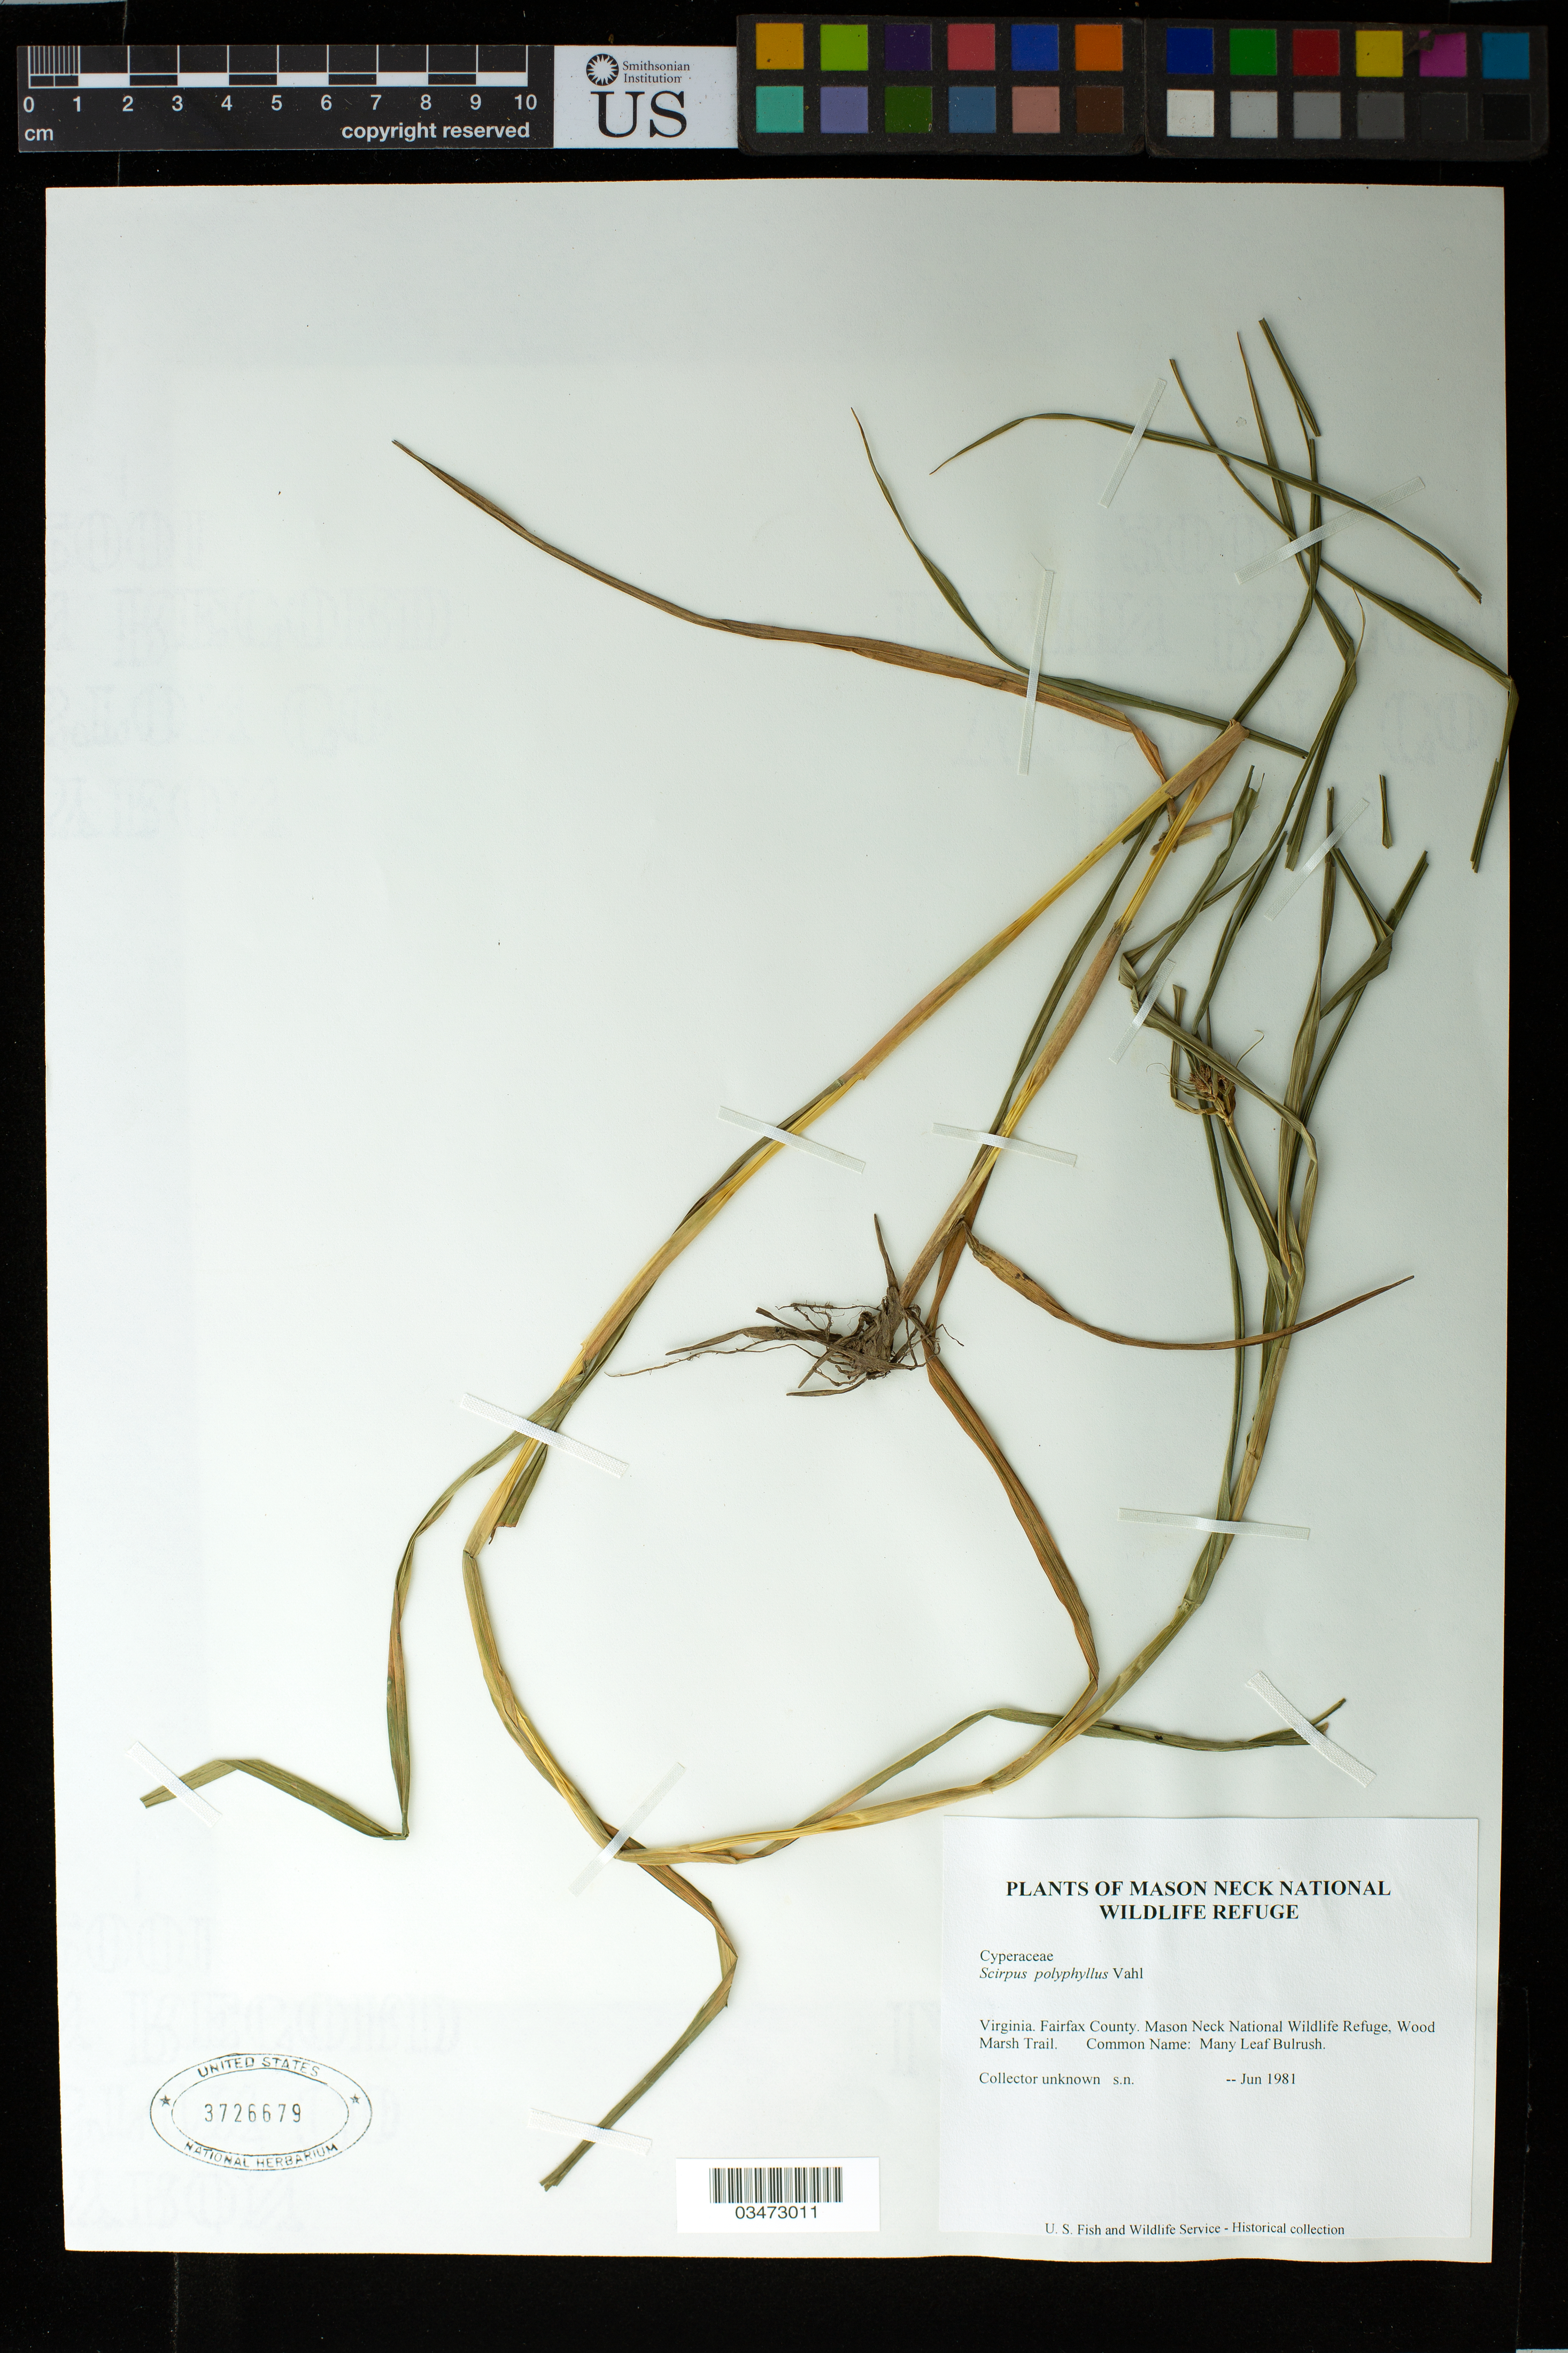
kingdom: Plantae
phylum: Tracheophyta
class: Liliopsida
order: Poales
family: Cyperaceae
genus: Scirpus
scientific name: Scirpus georgianus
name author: R.M. Harper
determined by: Strong, Mark T., (BOT), Smithsonian Institution - National Museum of Natural History (UNITED STATES)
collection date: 1981-06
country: United States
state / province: Virginia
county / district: Fairfax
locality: Mason Neck National Wildlife Refuge, Wood Marsh Trail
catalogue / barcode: US 3726679